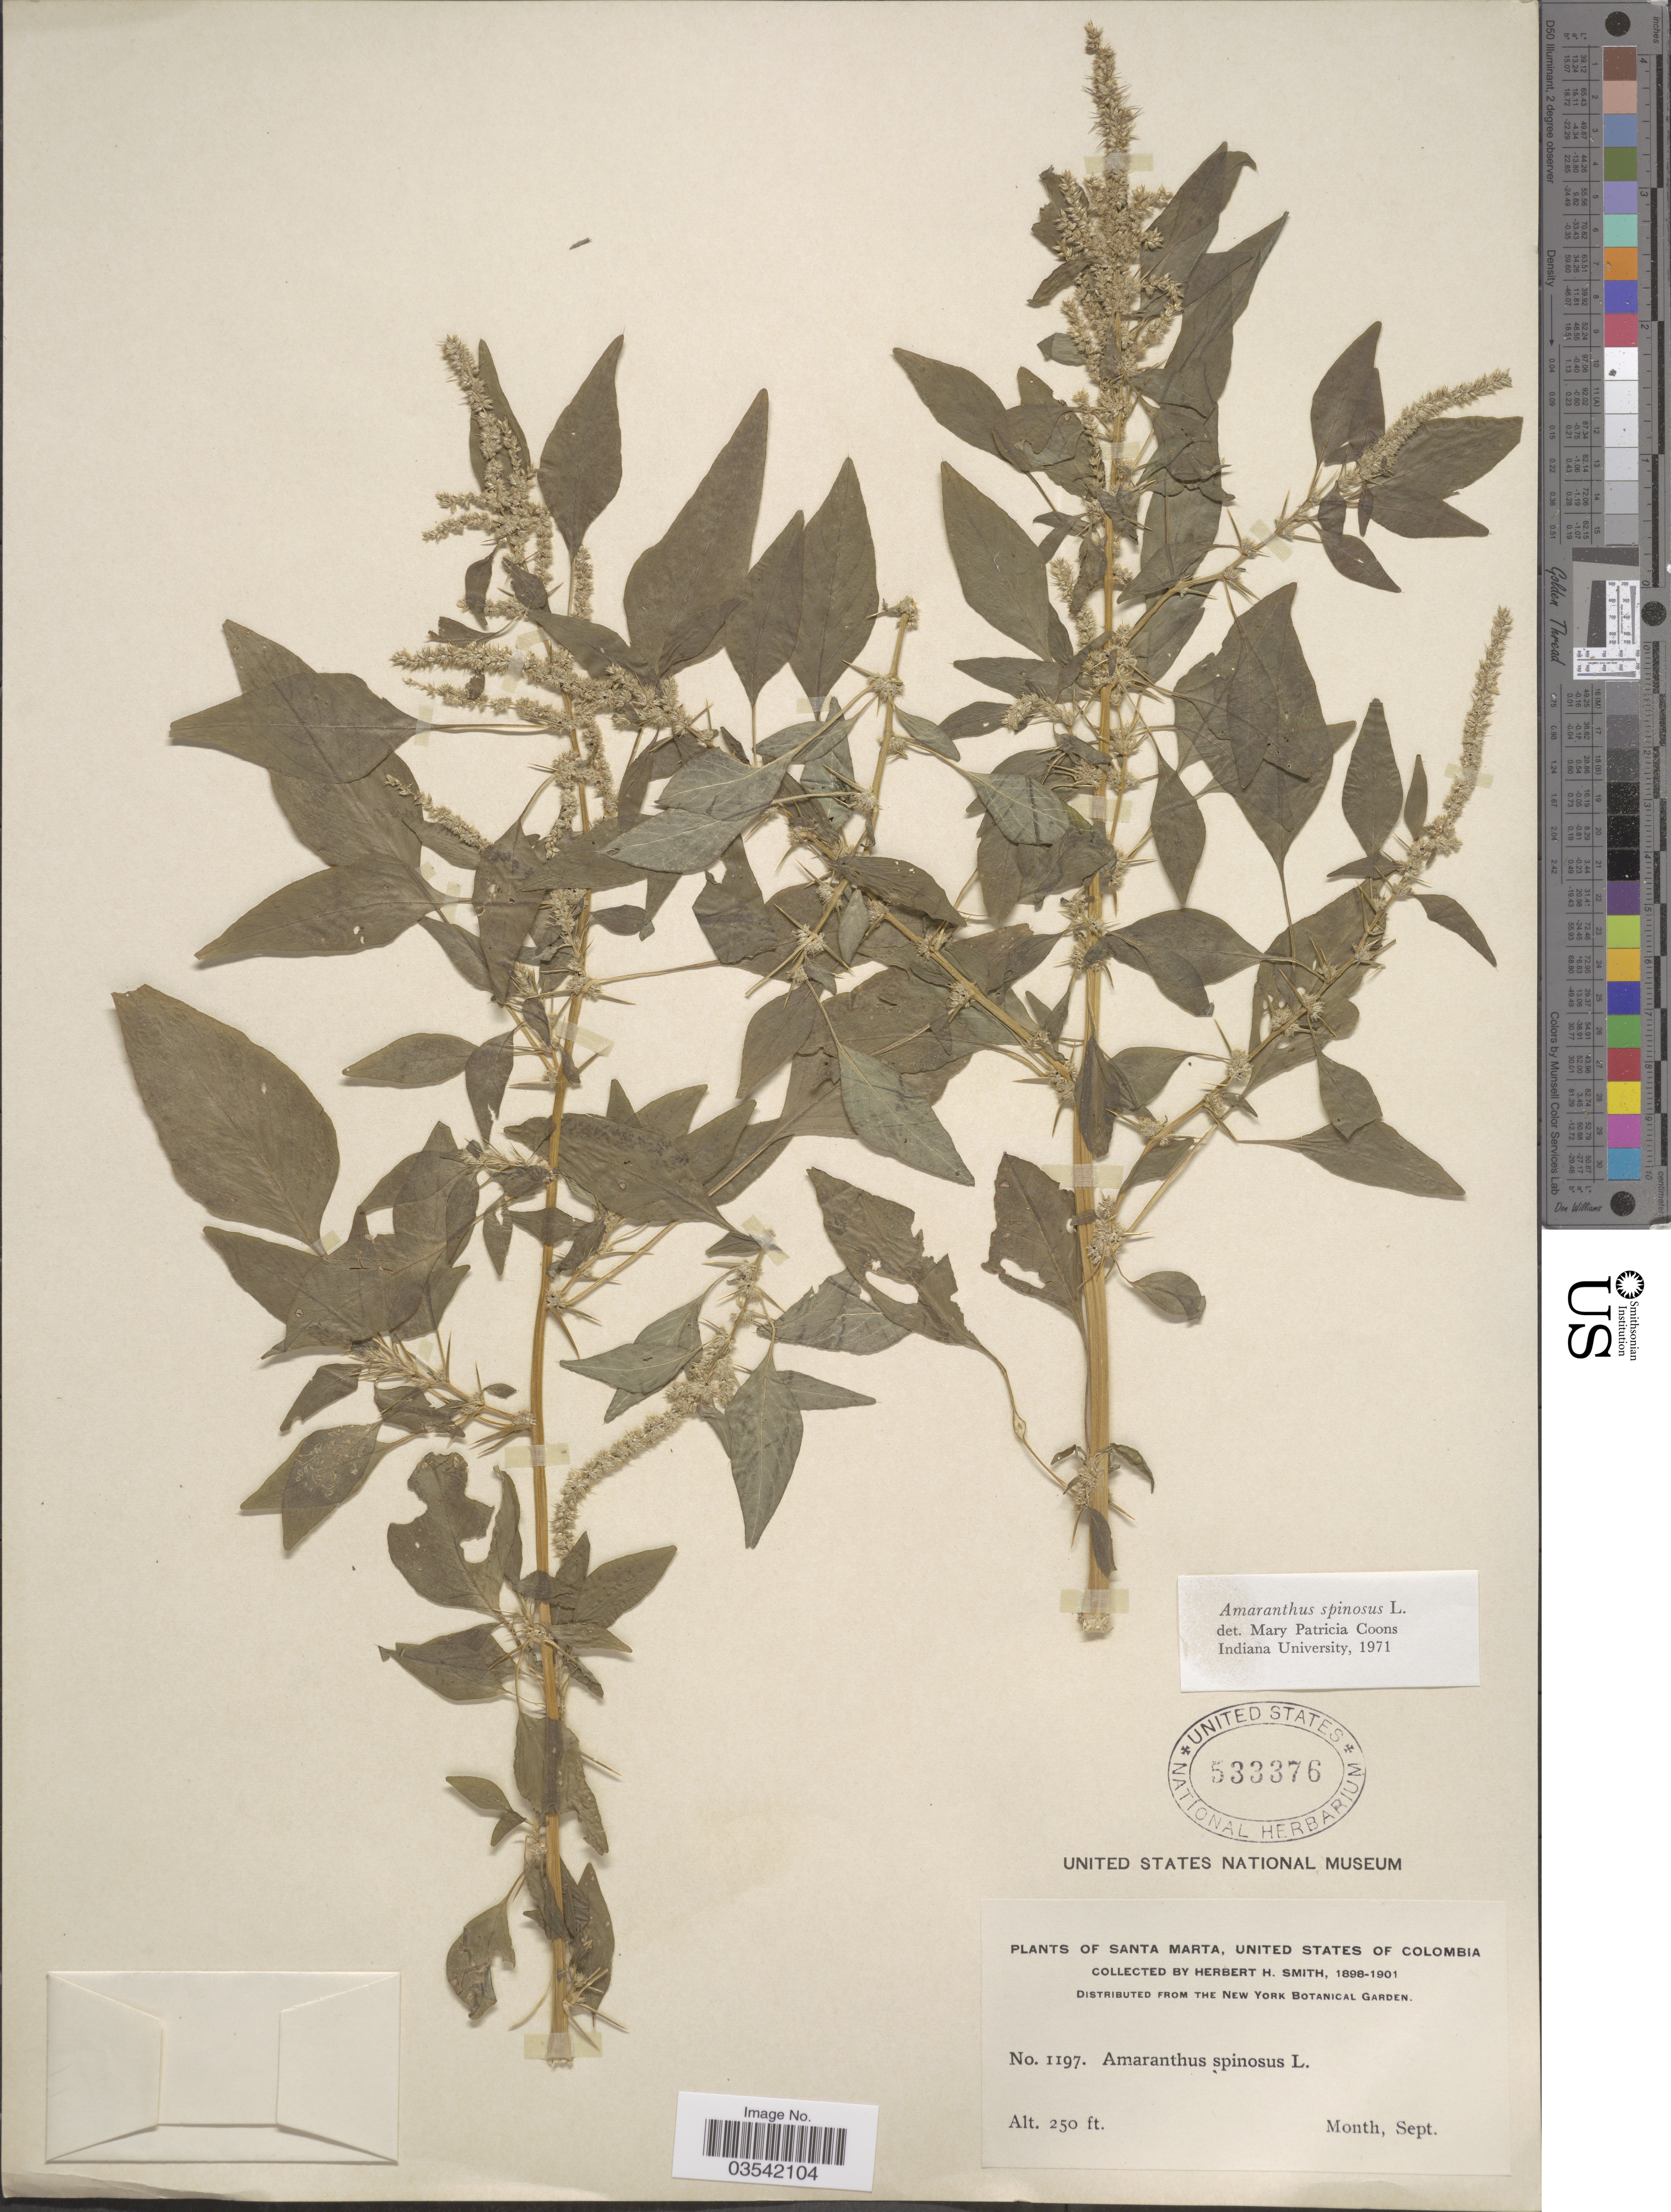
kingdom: Plantae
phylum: Tracheophyta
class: Magnoliopsida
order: Caryophyllales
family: Amaranthaceae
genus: Amaranthus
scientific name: Amaranthus spinosus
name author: L.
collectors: Herbert H. Smith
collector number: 1197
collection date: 1898-09/1901-09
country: Colombia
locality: Santa Marta.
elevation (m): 76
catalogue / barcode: US 533376